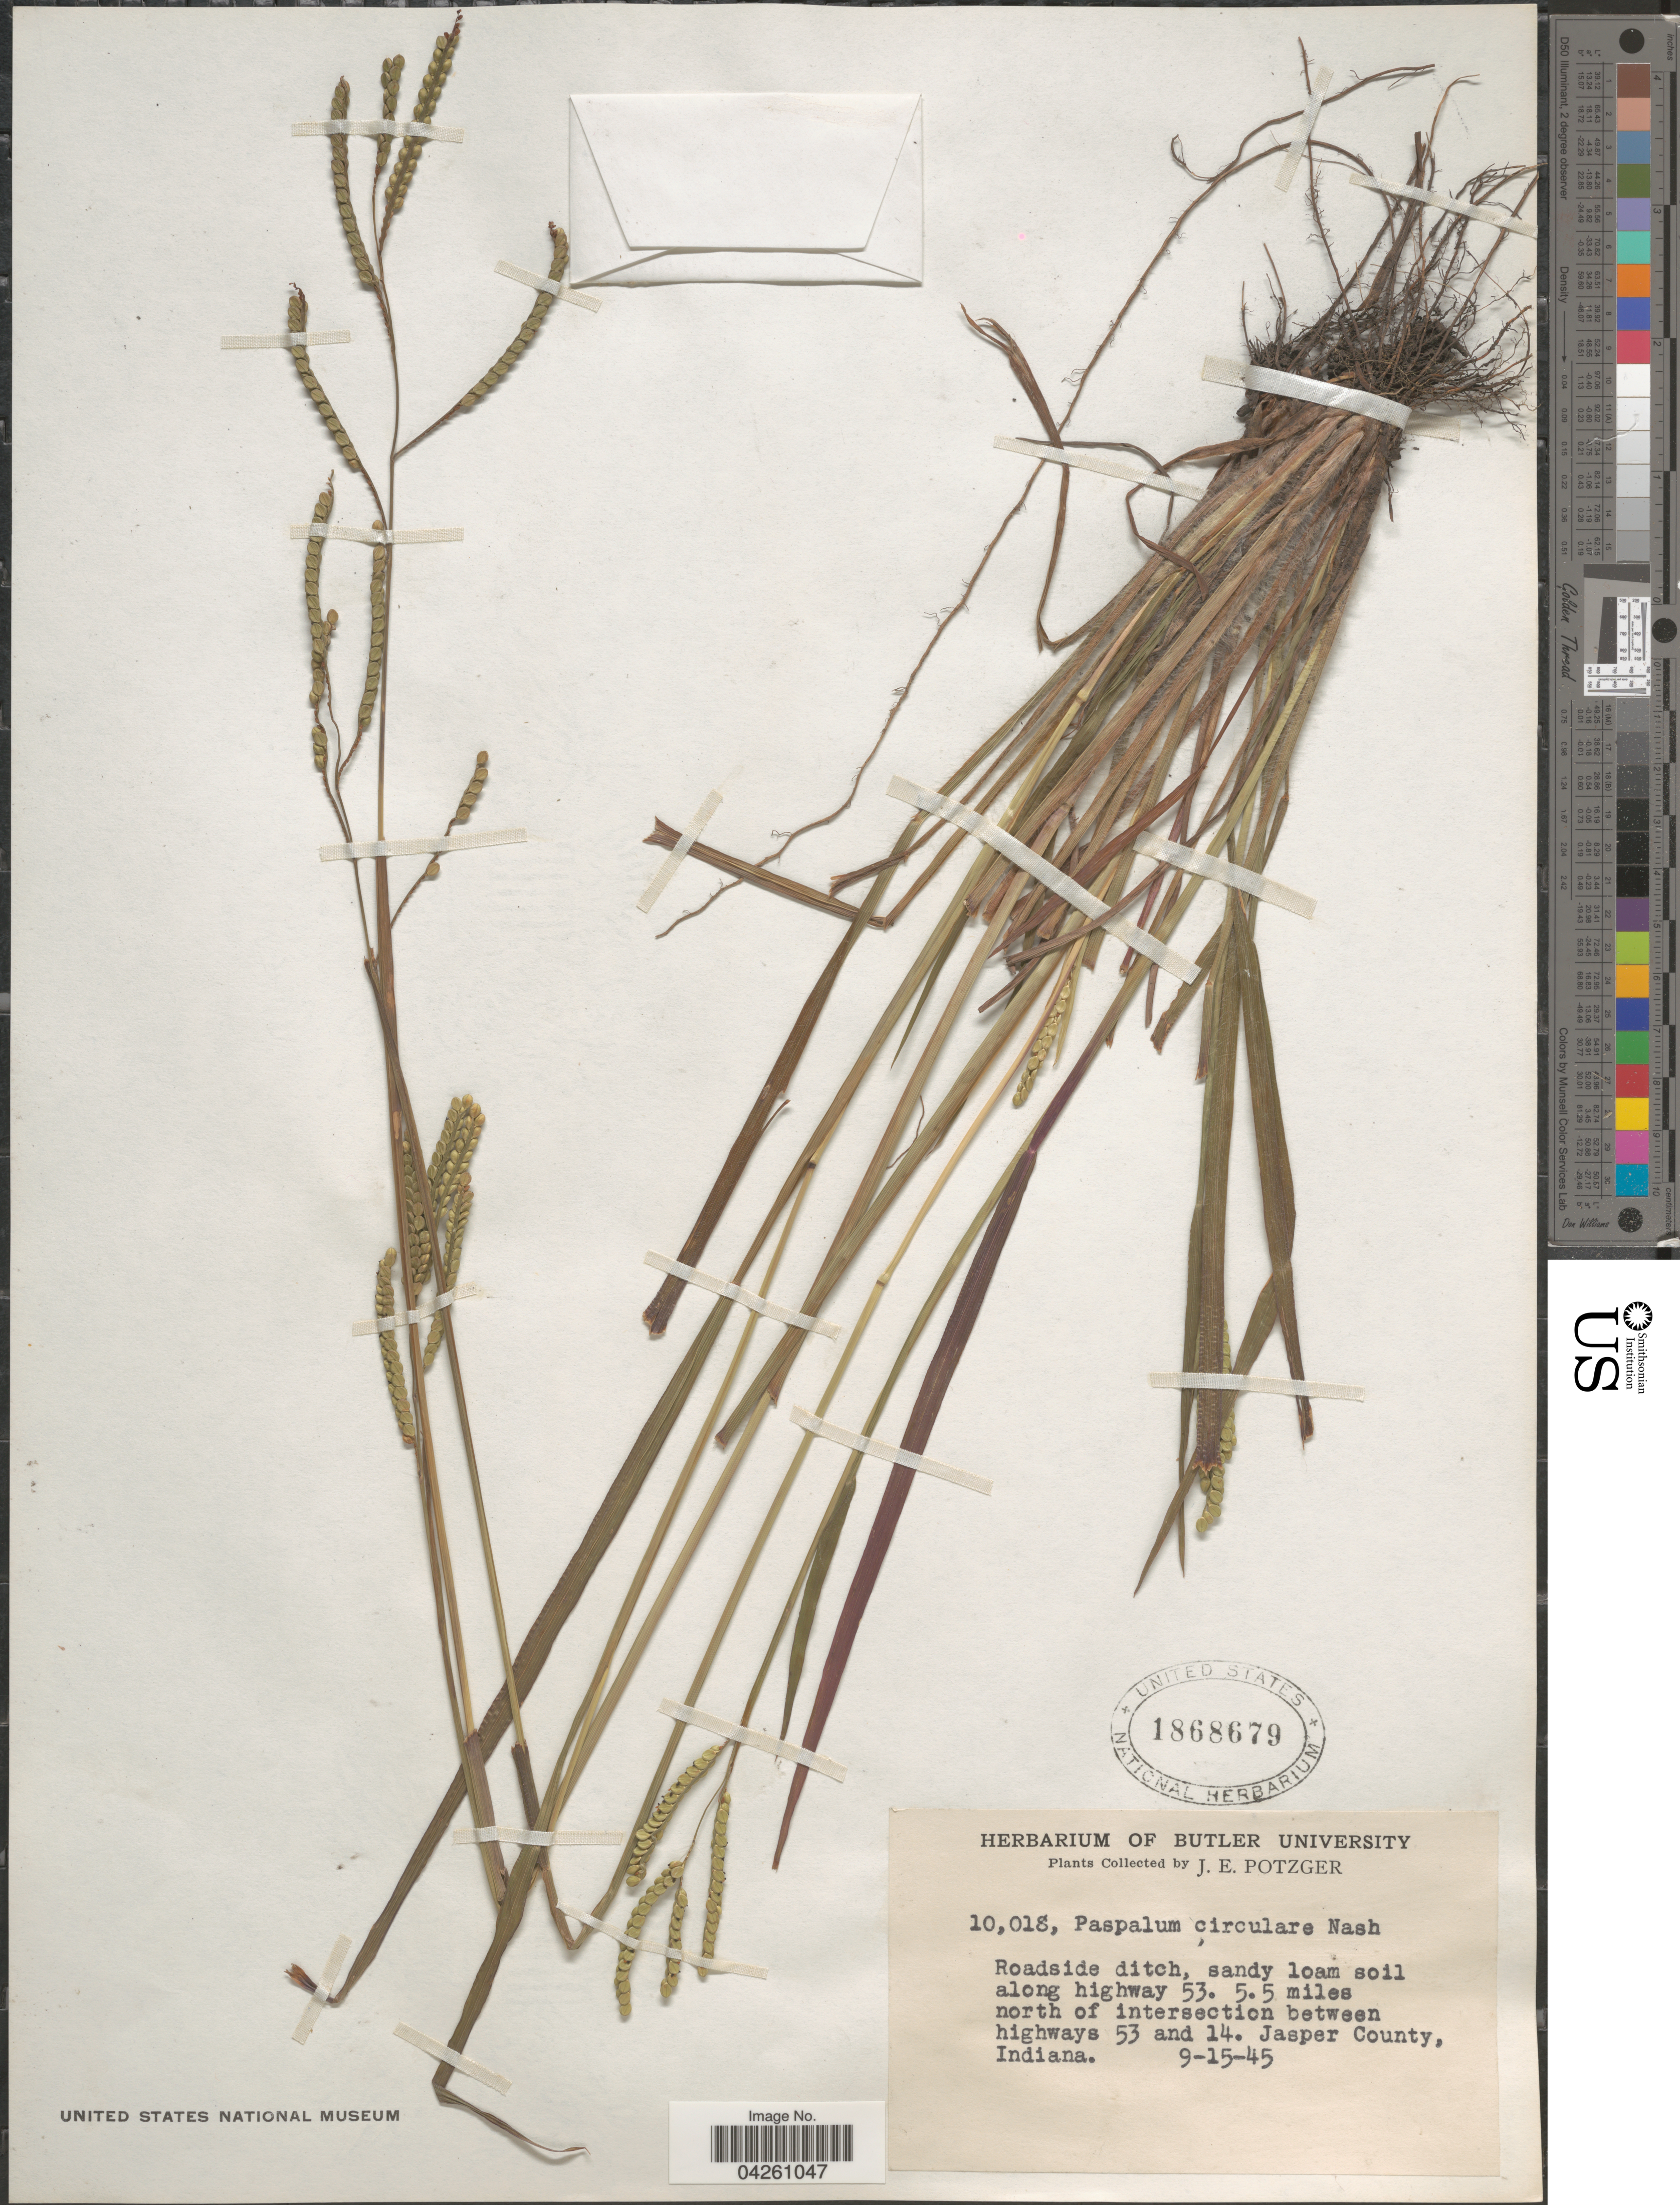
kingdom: Plantae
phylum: Tracheophyta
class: Liliopsida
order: Poales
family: Poaceae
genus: Paspalum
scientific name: Paspalum circulare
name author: Nash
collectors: J. Potzger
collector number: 10018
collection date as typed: Transcribed d/m/y: 15/9/45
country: United States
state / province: Indiana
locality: Roadside ditch, sandy loam soil along highway 53. 5.5 miles north of intersection between highways 53 and 14. Jasper County.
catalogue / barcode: US 1868679